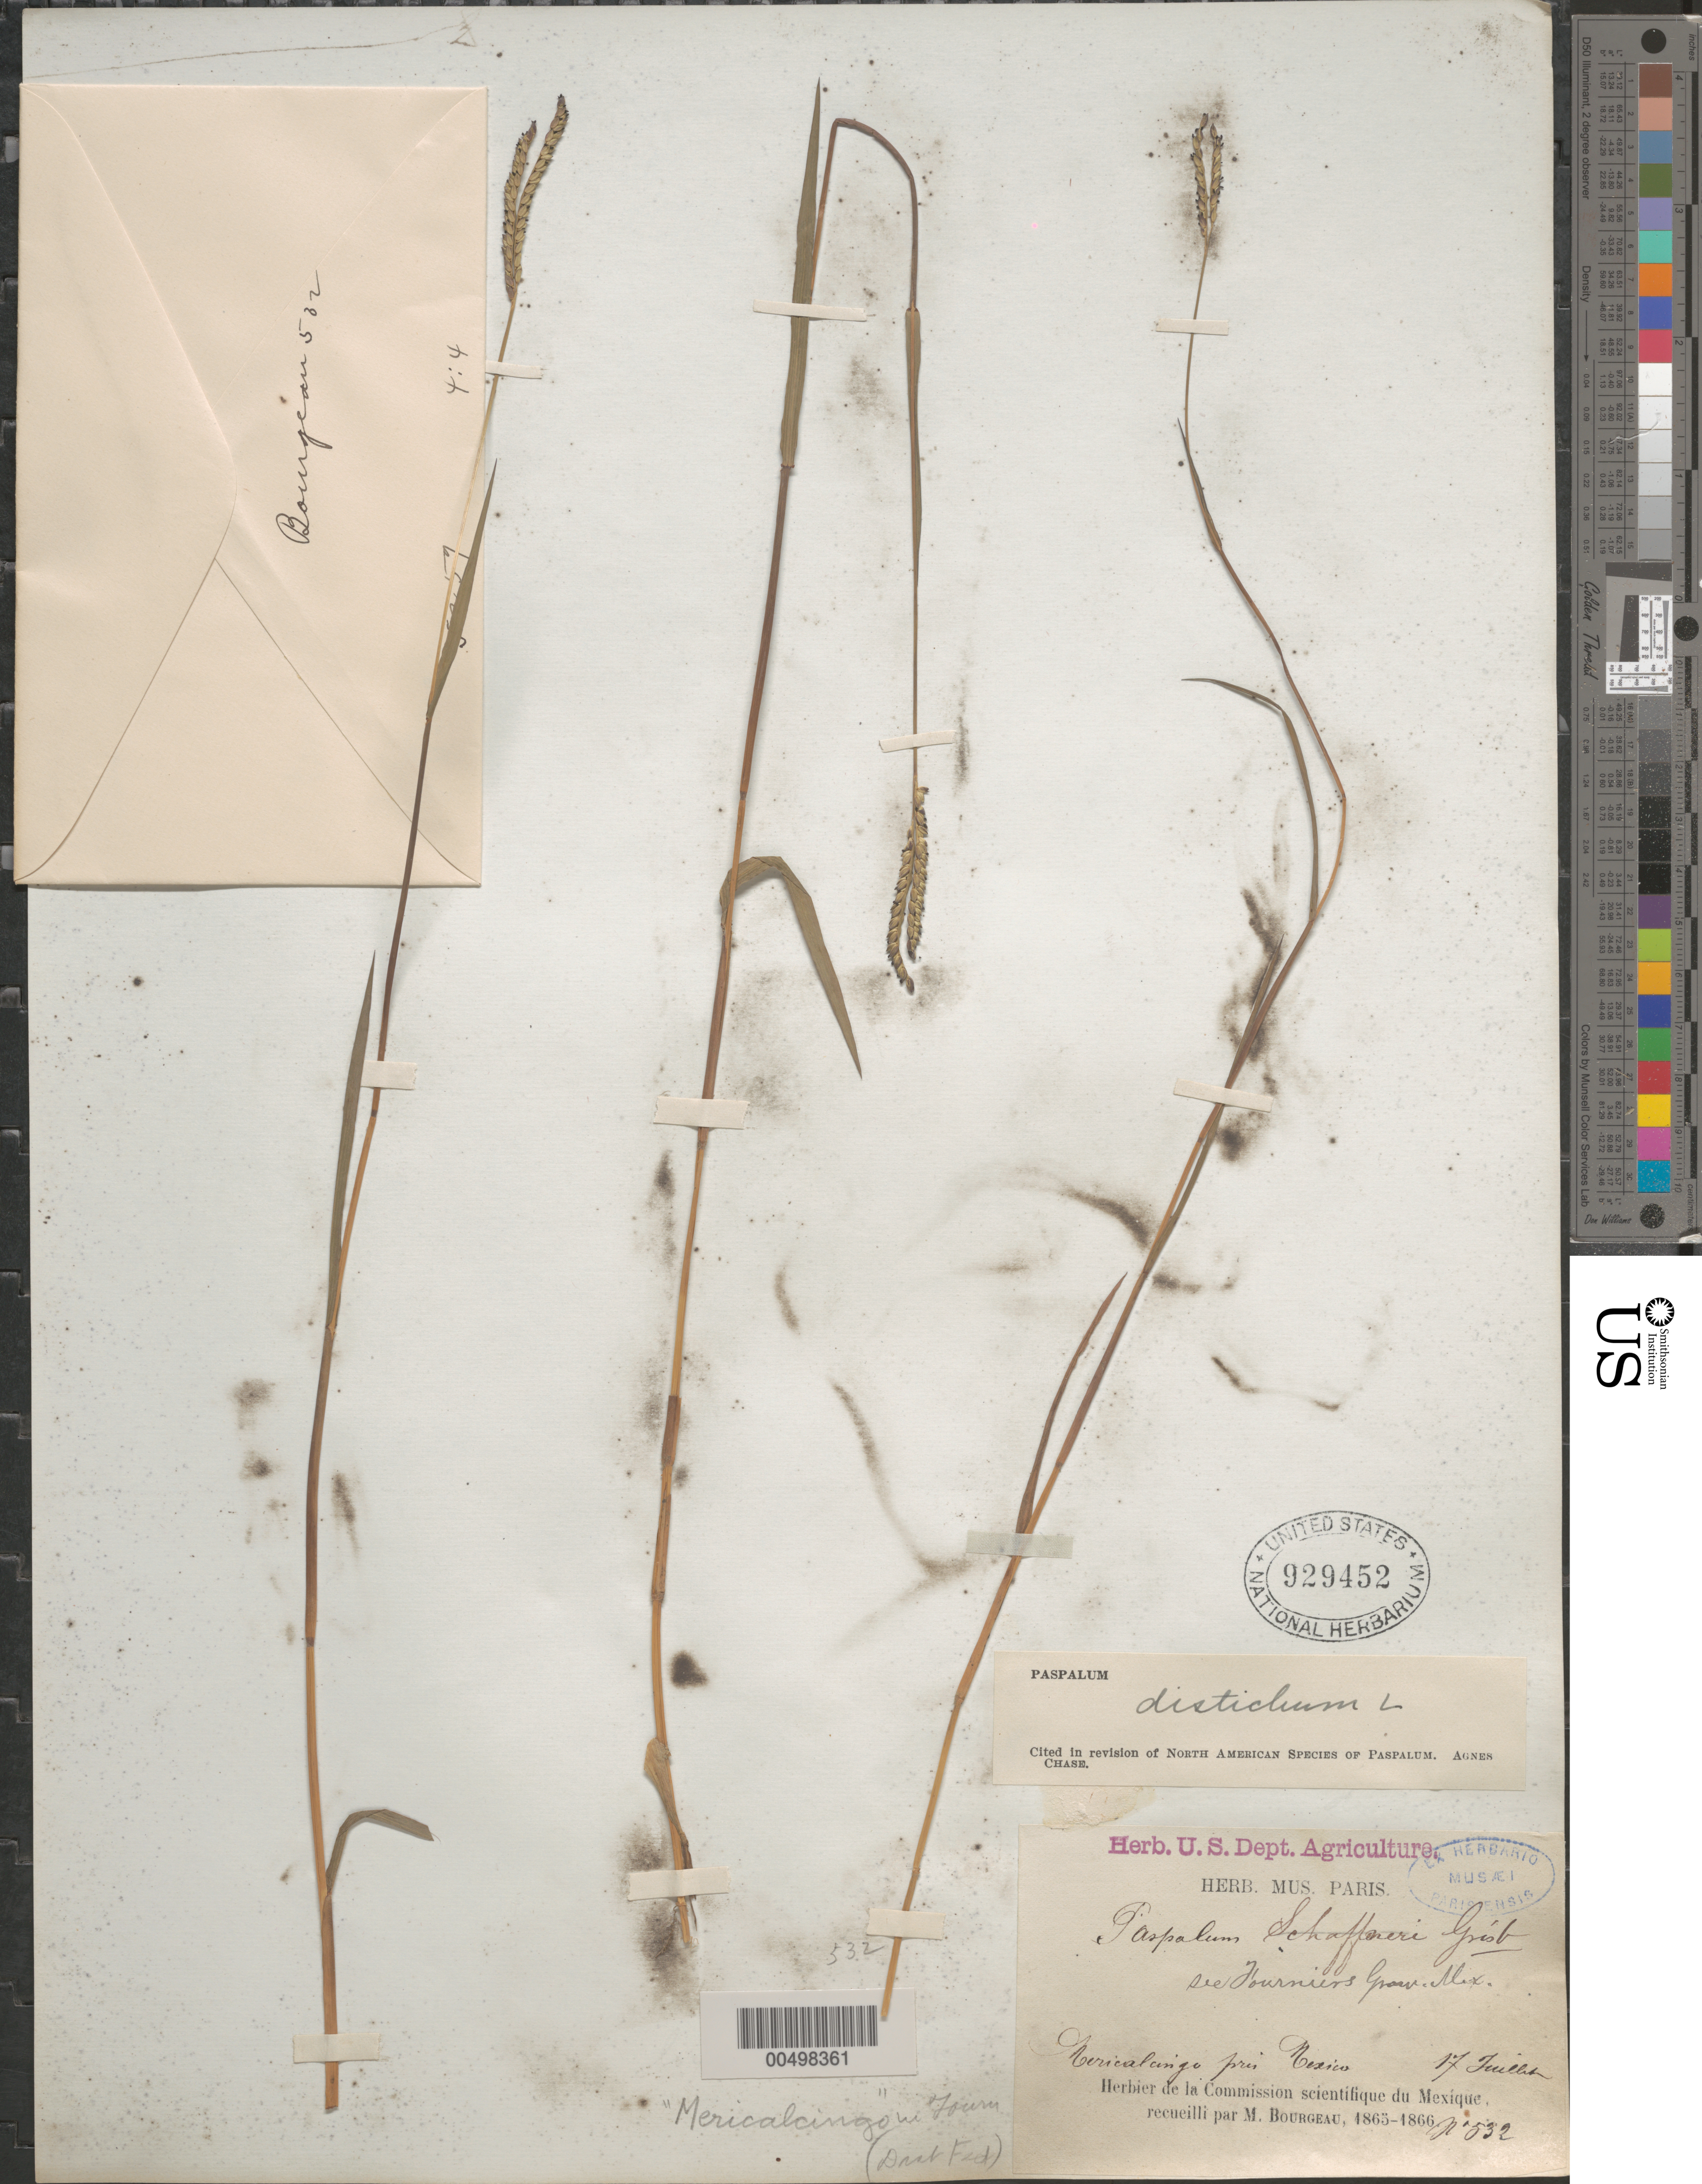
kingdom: Plantae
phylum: Tracheophyta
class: Liliopsida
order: Poales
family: Poaceae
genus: Paspalum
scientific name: Paspalum paspaloides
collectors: E. Bourgeau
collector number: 532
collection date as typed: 17 Jul 1865 or 17 Jul 1866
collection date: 1865-07-17 or 1866-07-17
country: Mexico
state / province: Distrito Federal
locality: Mericalcingo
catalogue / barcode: US 929452